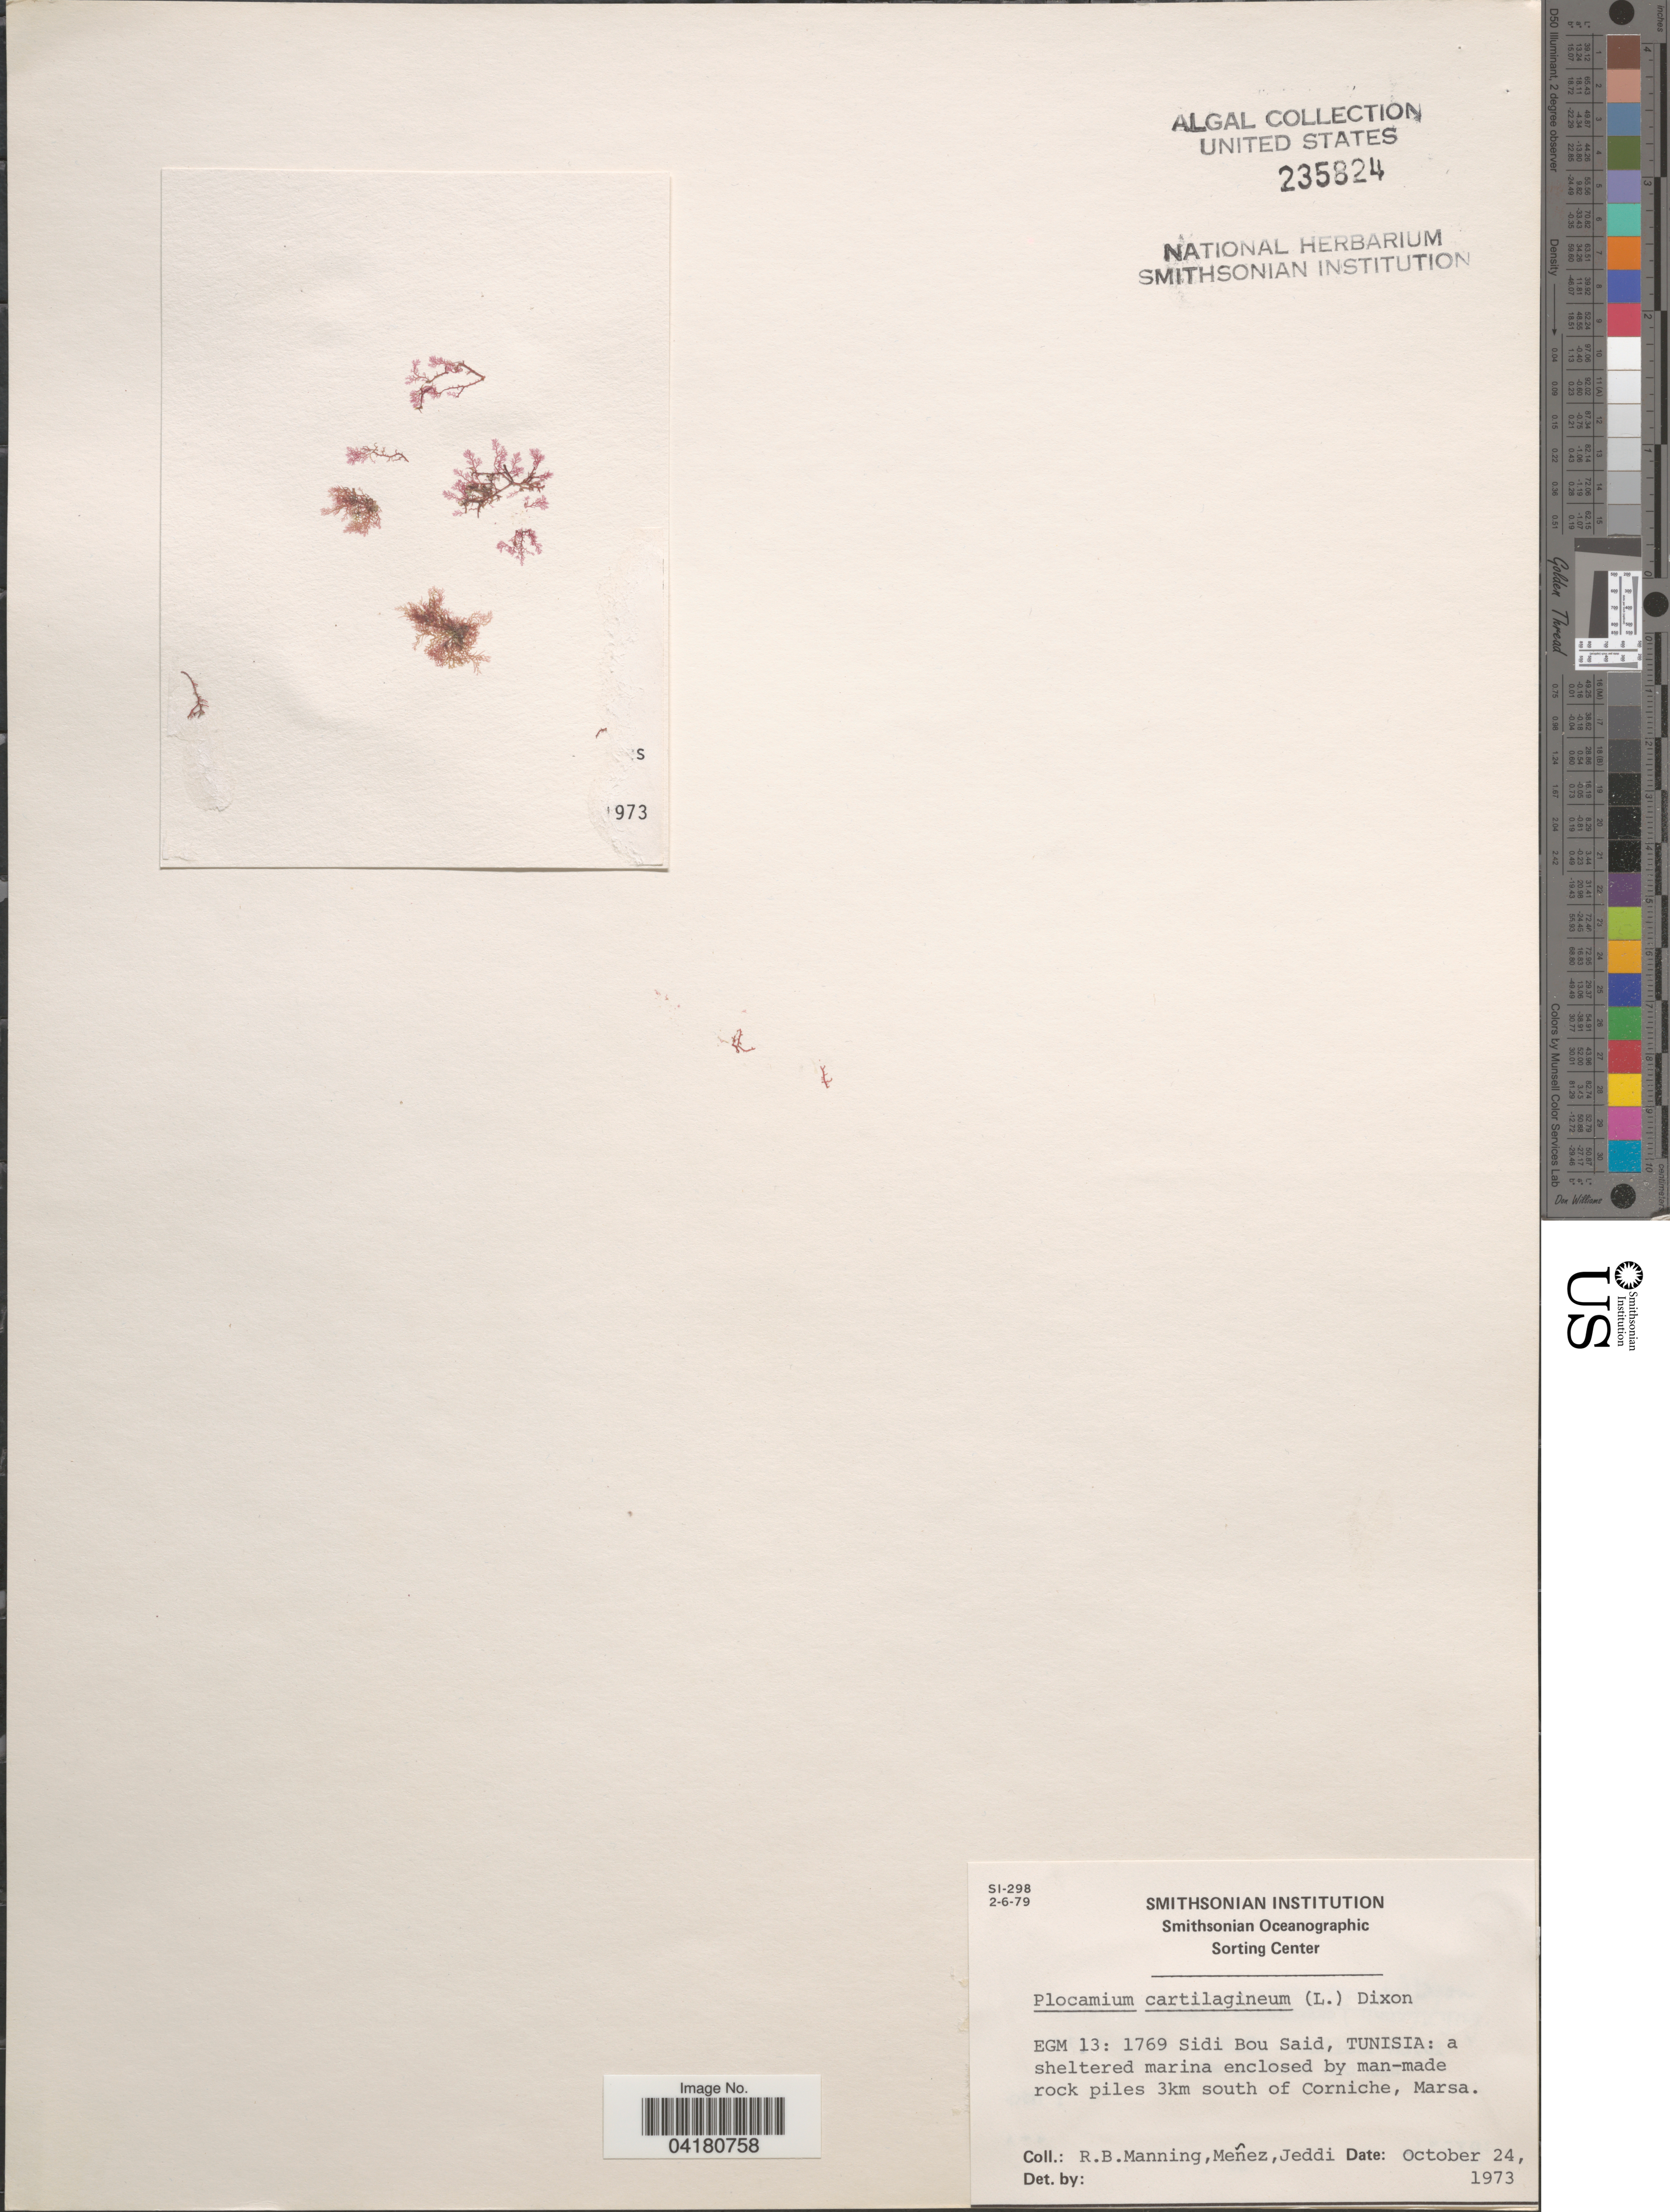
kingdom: Plantae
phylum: Rhodophyta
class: Florideophyceae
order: Plocamiales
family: Plocamiaceae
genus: Plocamium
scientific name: Plocamium cartilagineum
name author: (L.) P.S. Dixon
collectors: R. Manning, Menez & -. Jeddi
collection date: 1973-10-24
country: Tunisia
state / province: Sidi Bouzid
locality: EGM 13: 1769 Sidi Bou Said: a sheltered marina enclosed by man-made rock piles 3km south of Corniche, Marsa.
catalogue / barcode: US 235824